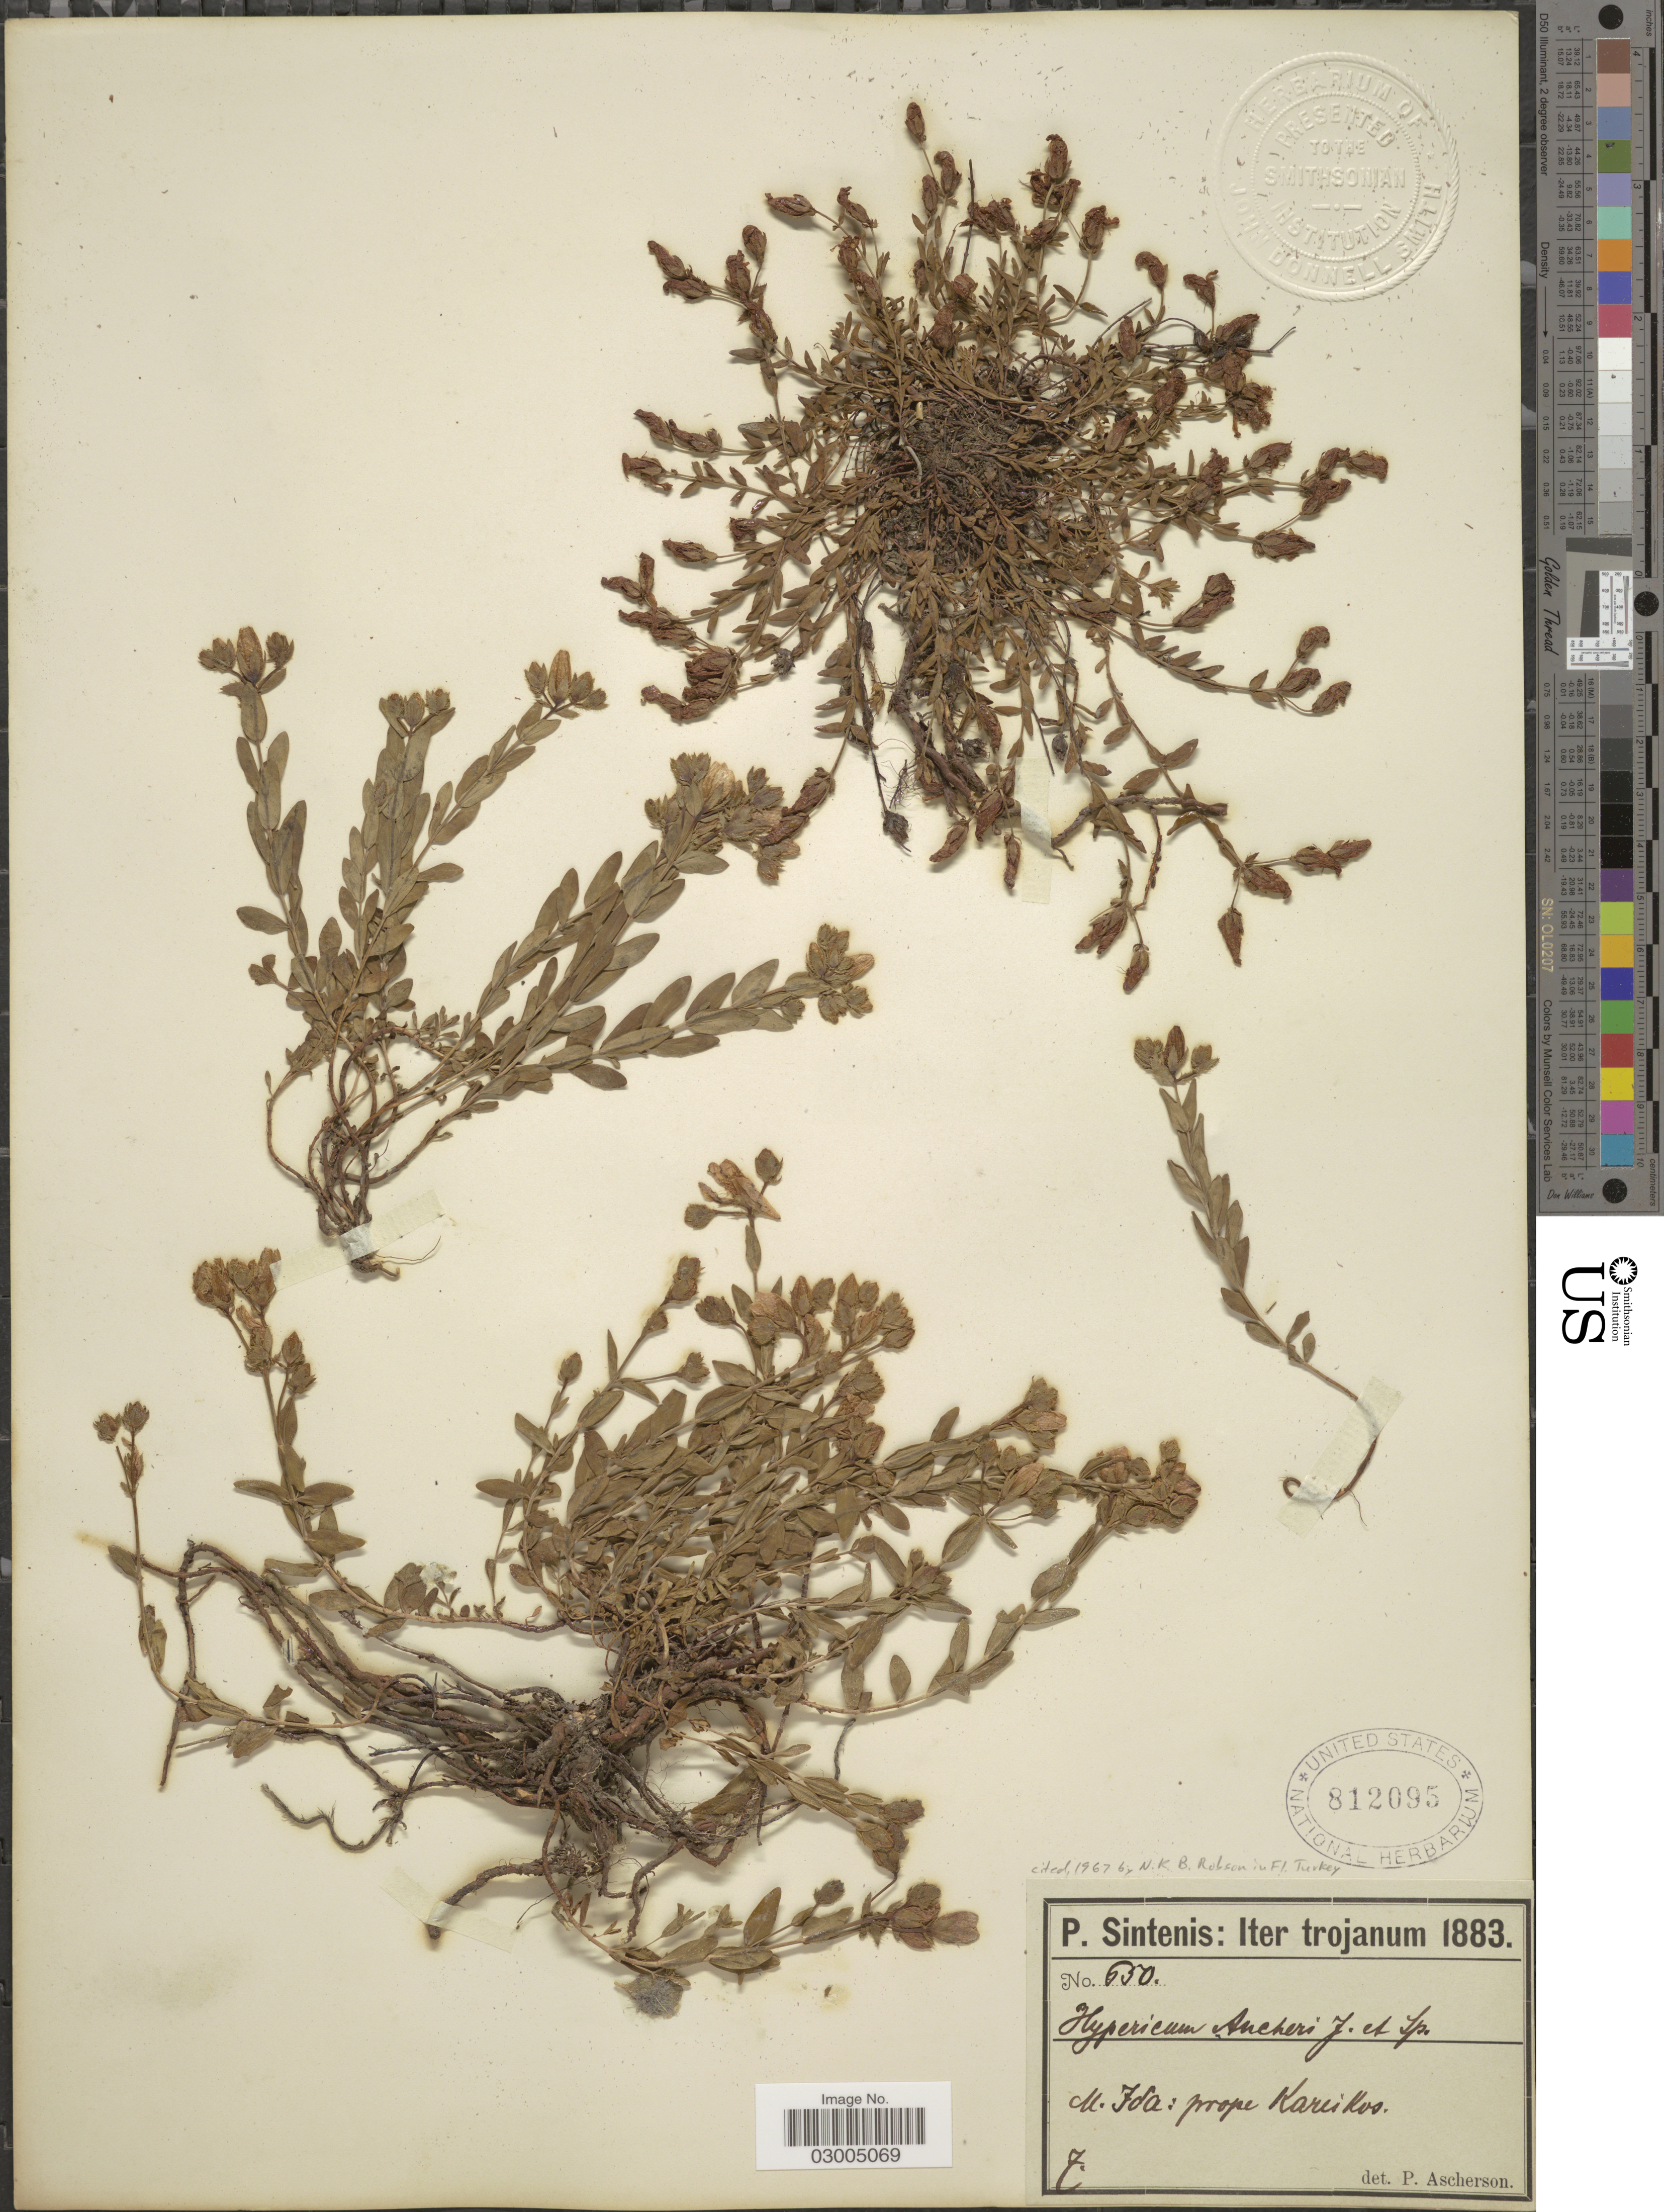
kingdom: Plantae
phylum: Tracheophyta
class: Magnoliopsida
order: Malpighiales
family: Hypericaceae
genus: Hypericum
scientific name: Hypericum aucheri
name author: Jaub. & Spach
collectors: P. Sintenis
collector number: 650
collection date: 1883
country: Turkey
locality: Trojanum. M. Fda: prope Karei Kos.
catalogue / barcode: US 812095